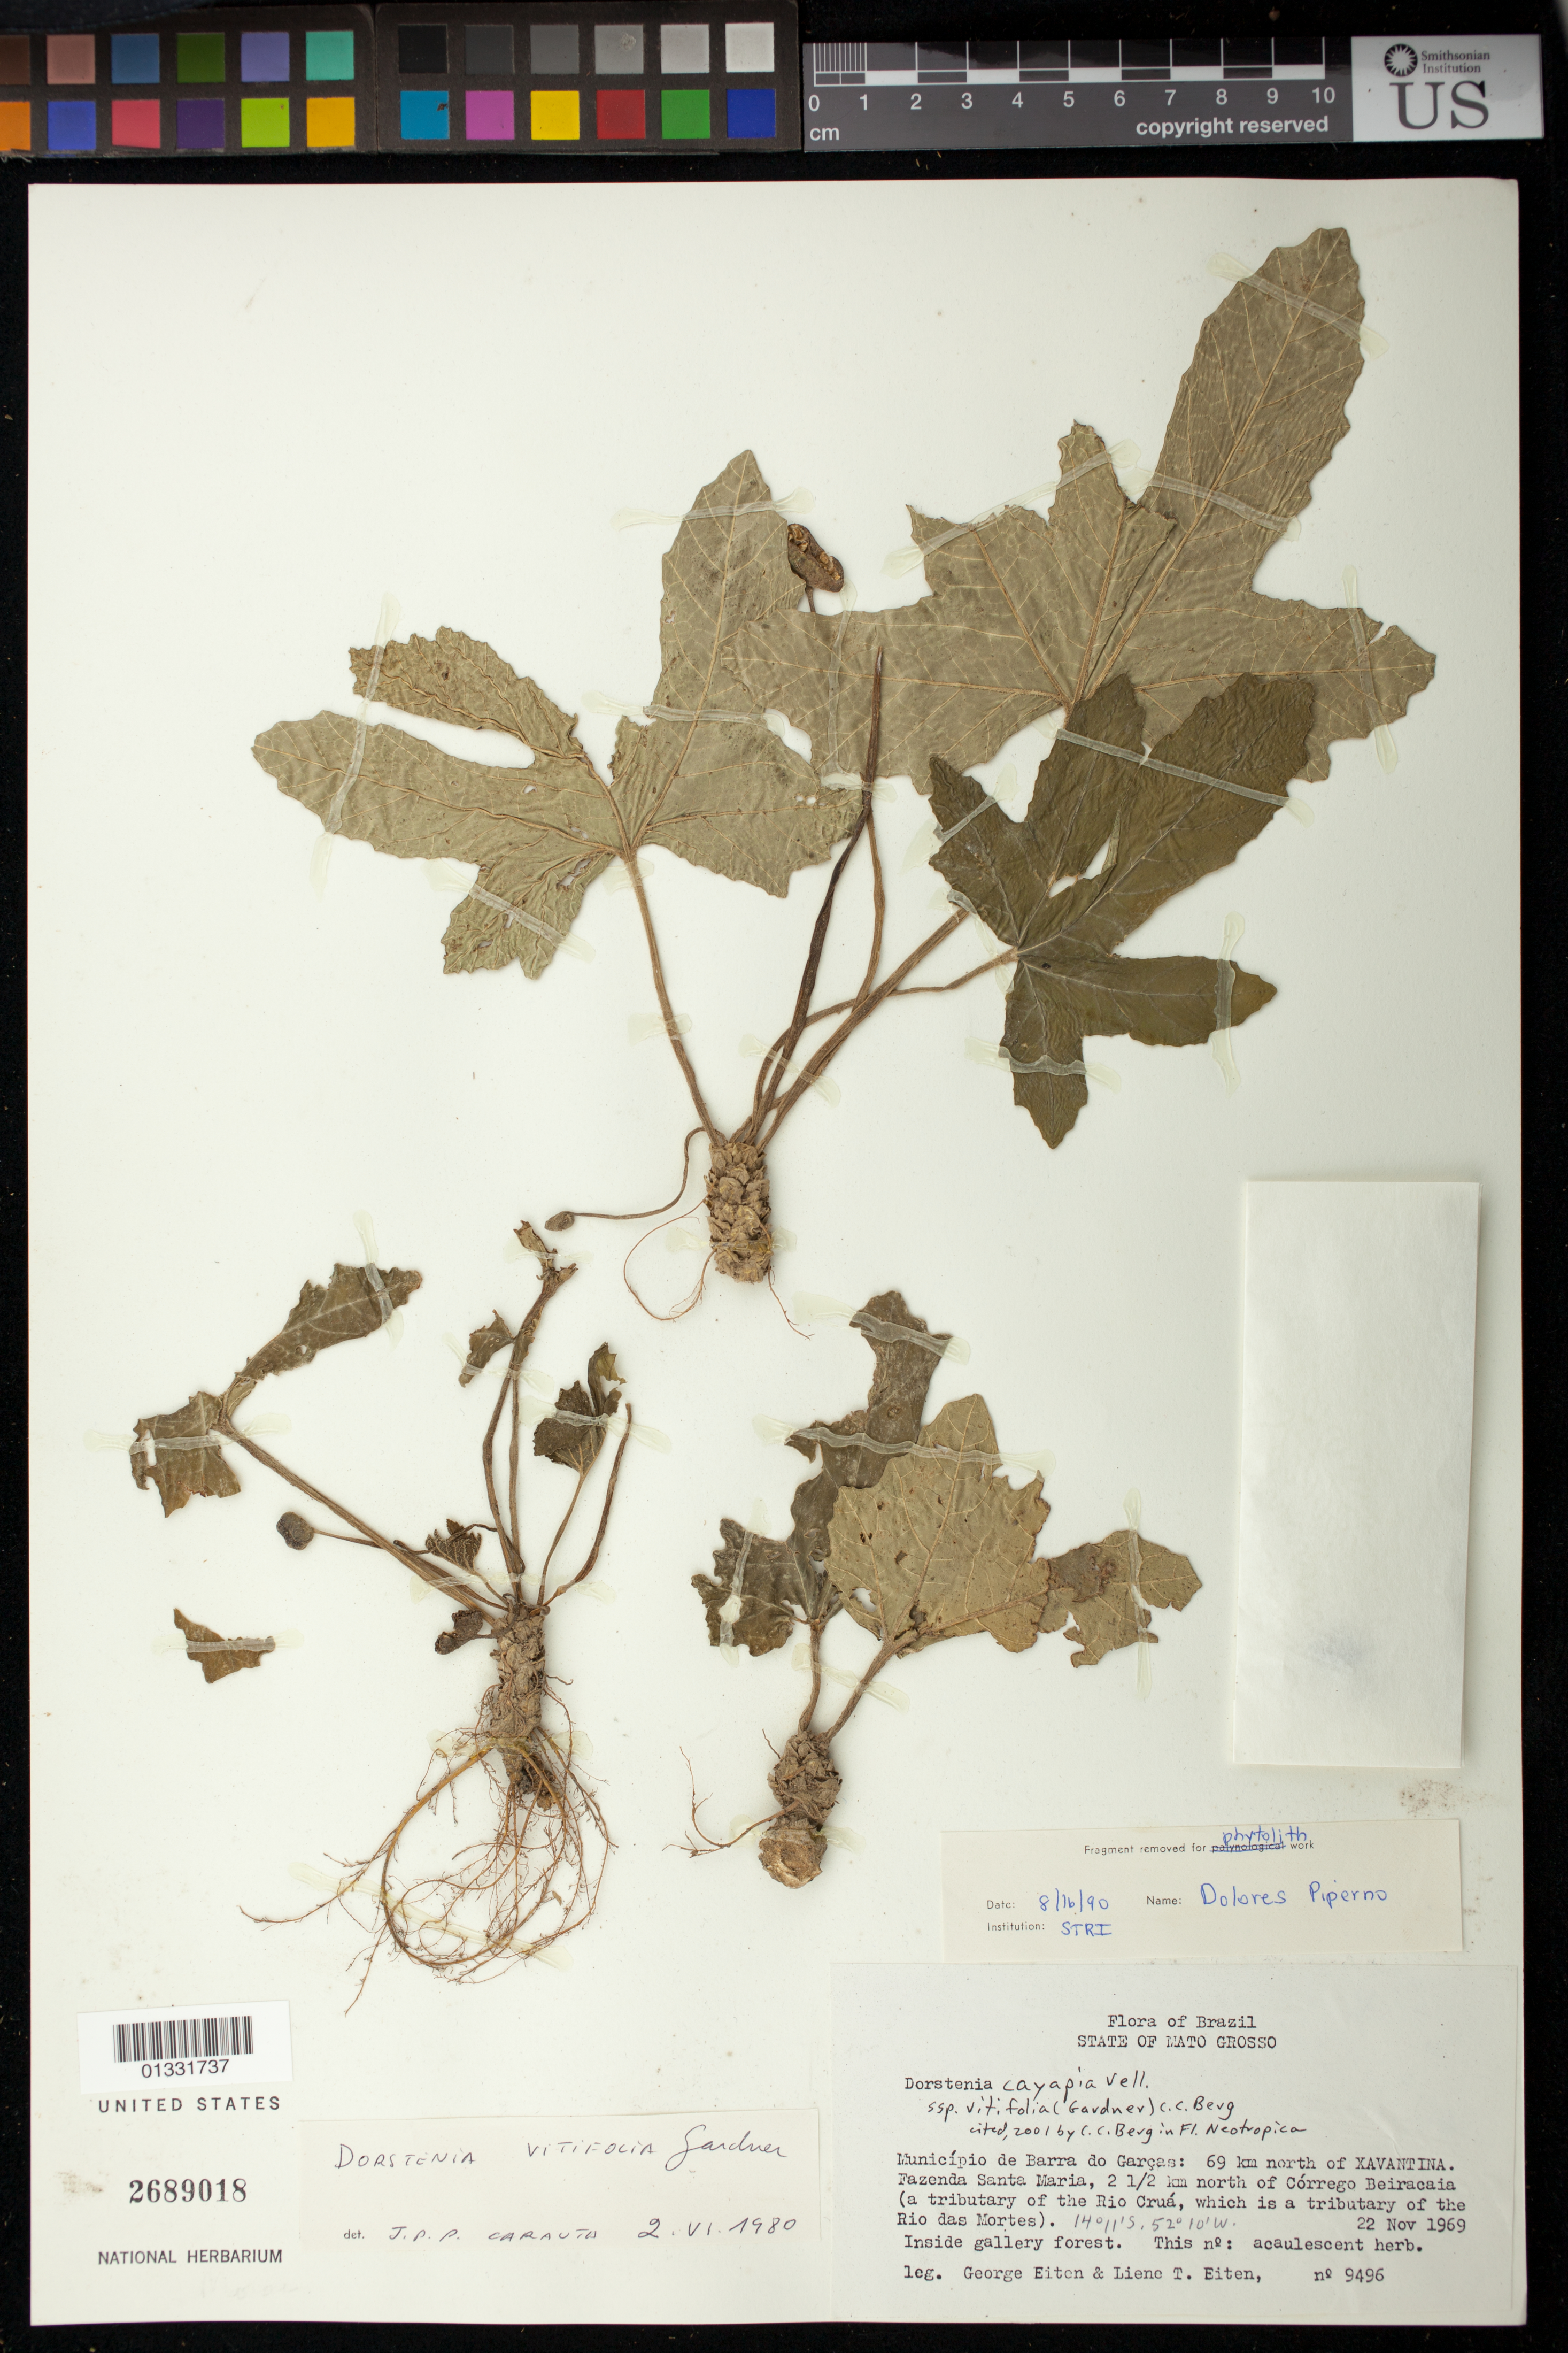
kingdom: Plantae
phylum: Tracheophyta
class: Magnoliopsida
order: Rosales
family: Moraceae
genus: Dorstenia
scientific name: Dorstenia cayapia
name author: Vell.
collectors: G. Eiten & L. T. Eiten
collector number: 9496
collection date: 1969-11-22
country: Brazil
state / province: Mato Grosso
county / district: Barra do Garças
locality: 69 km north of Xavantina. Fazenda Santa Maria, 2 1/2 km North of Córrego Beiracaia (a tributary of the Rio Cruá, which is a tributary of the Rio das Mortes)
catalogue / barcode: US 2689018